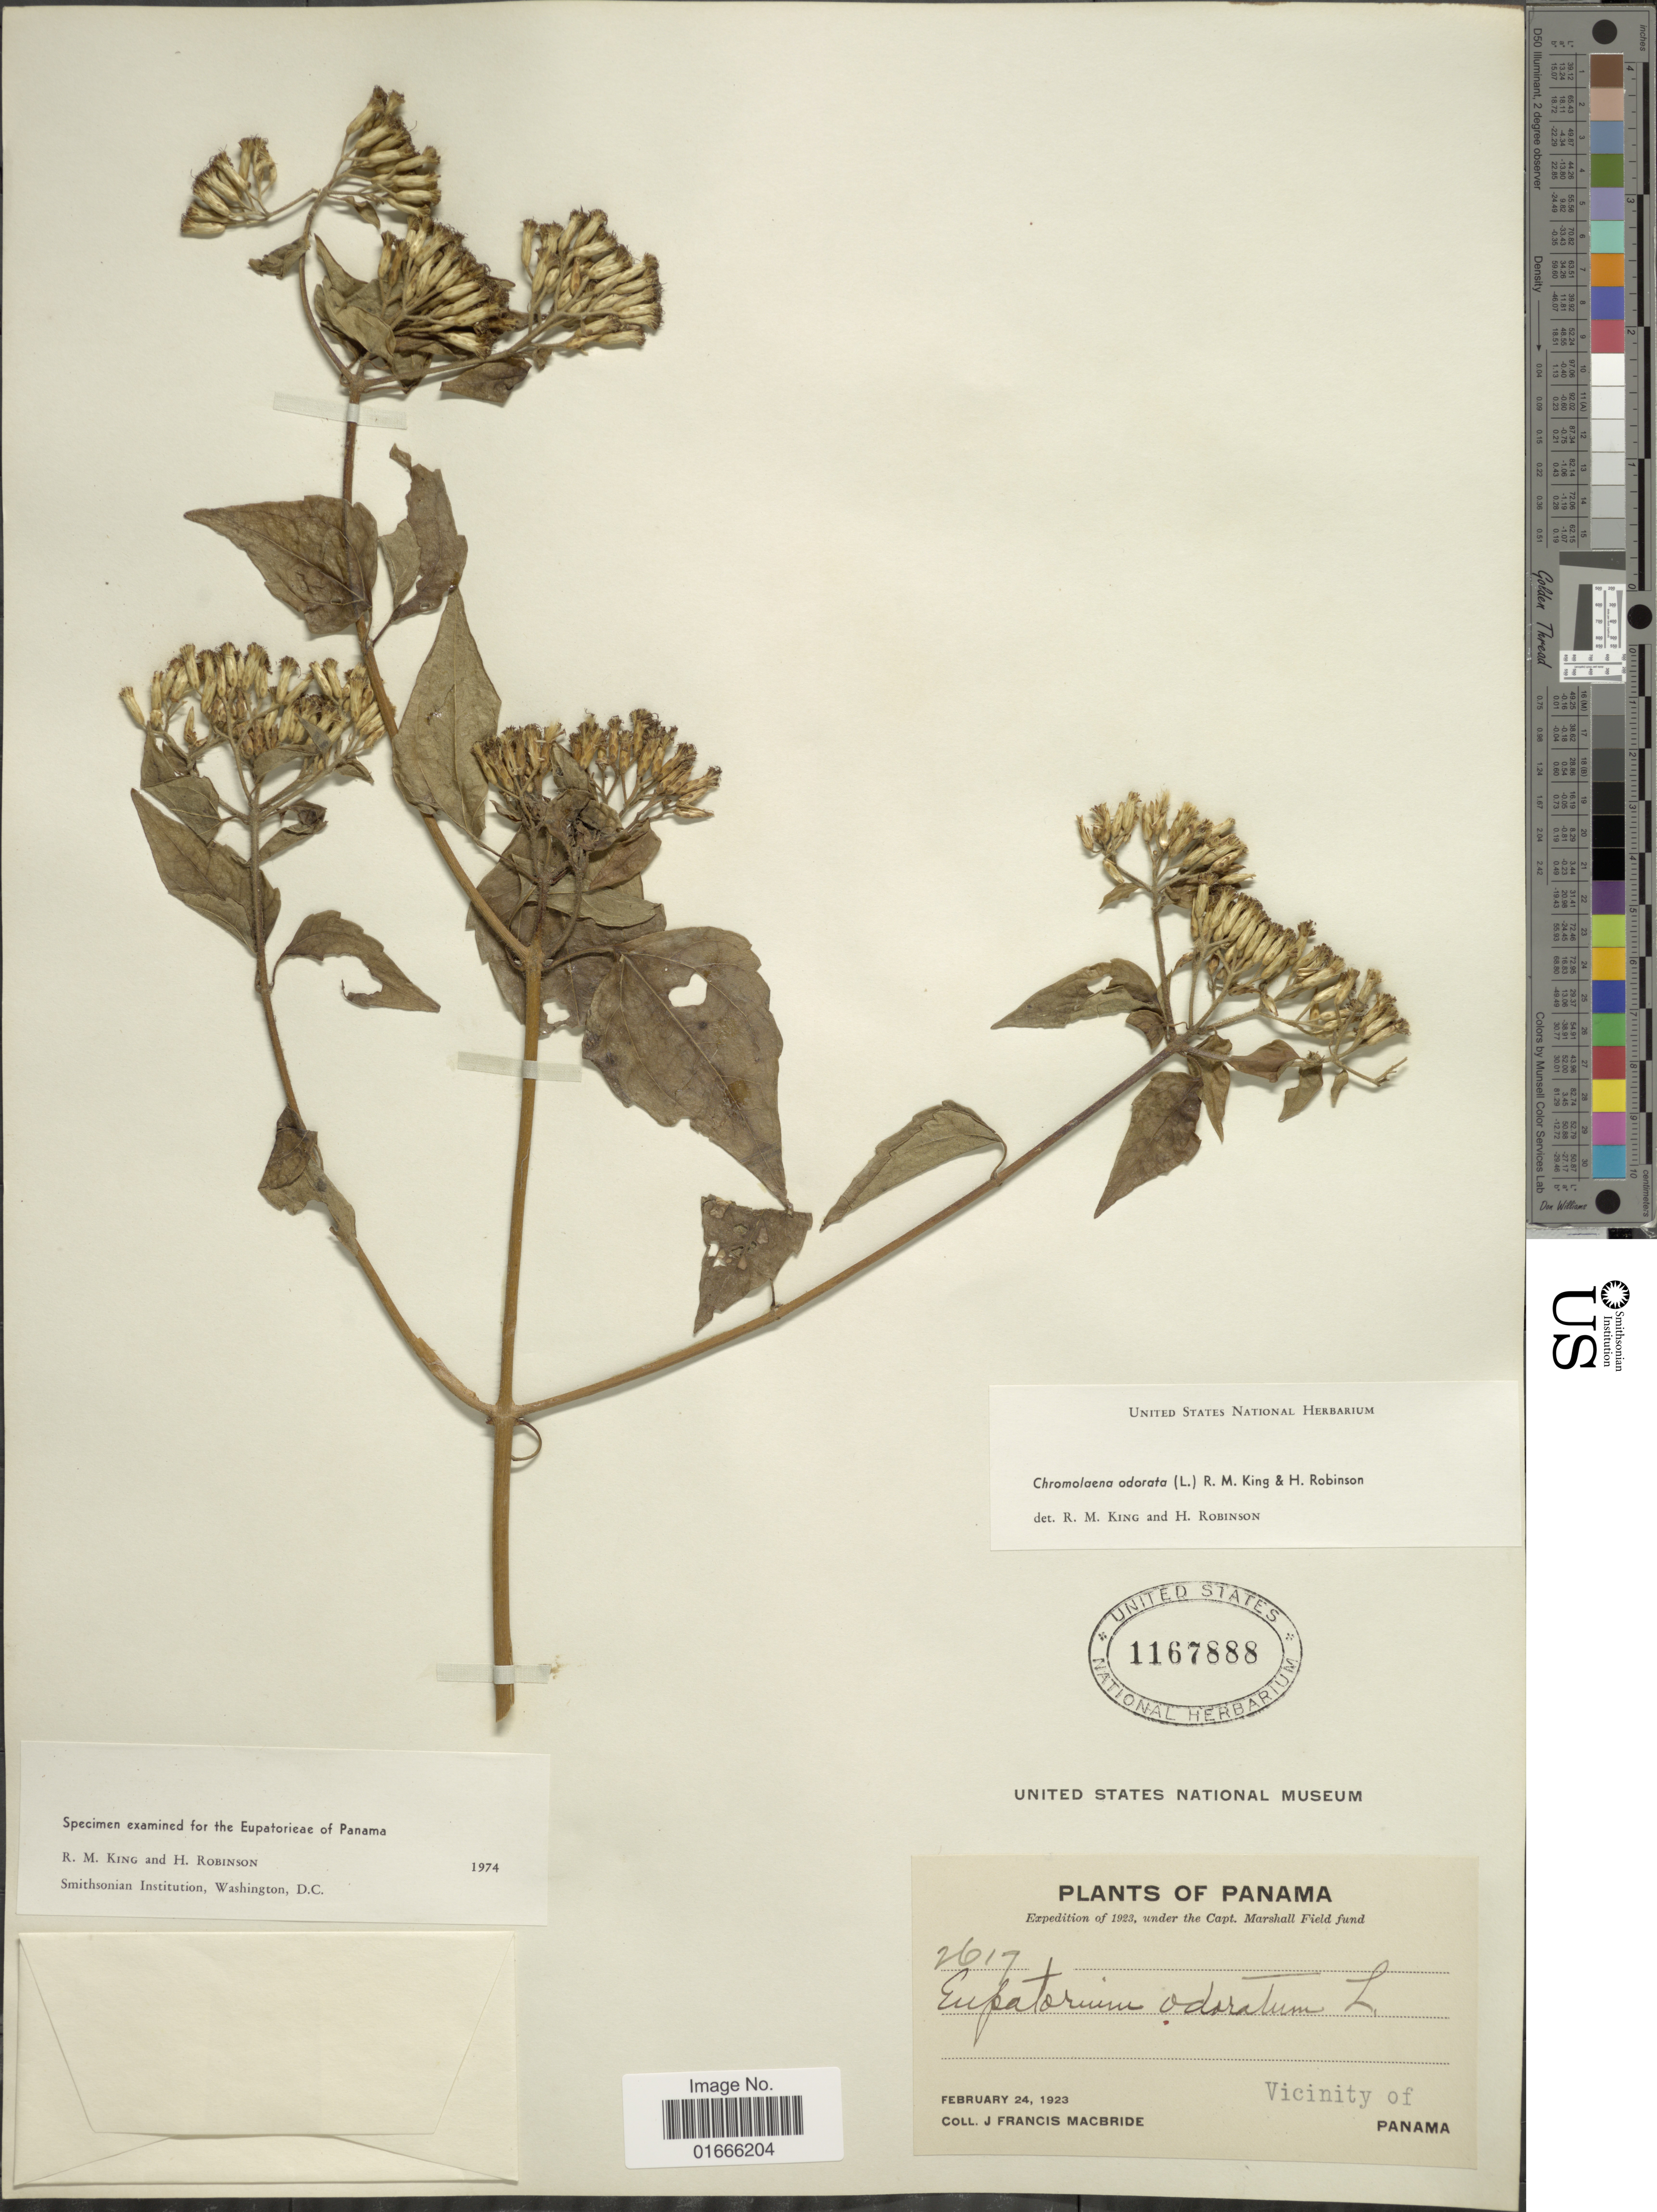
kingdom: Plantae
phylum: Tracheophyta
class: Magnoliopsida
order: Asterales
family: Asteraceae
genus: Chromolaena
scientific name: Chromolaena odorata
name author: (L.) R.M. King & H. Rob.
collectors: J. F. Macbride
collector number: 2617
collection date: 1923-02-24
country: Panama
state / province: Panamá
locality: Viciniy of Panama.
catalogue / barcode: US 1167888